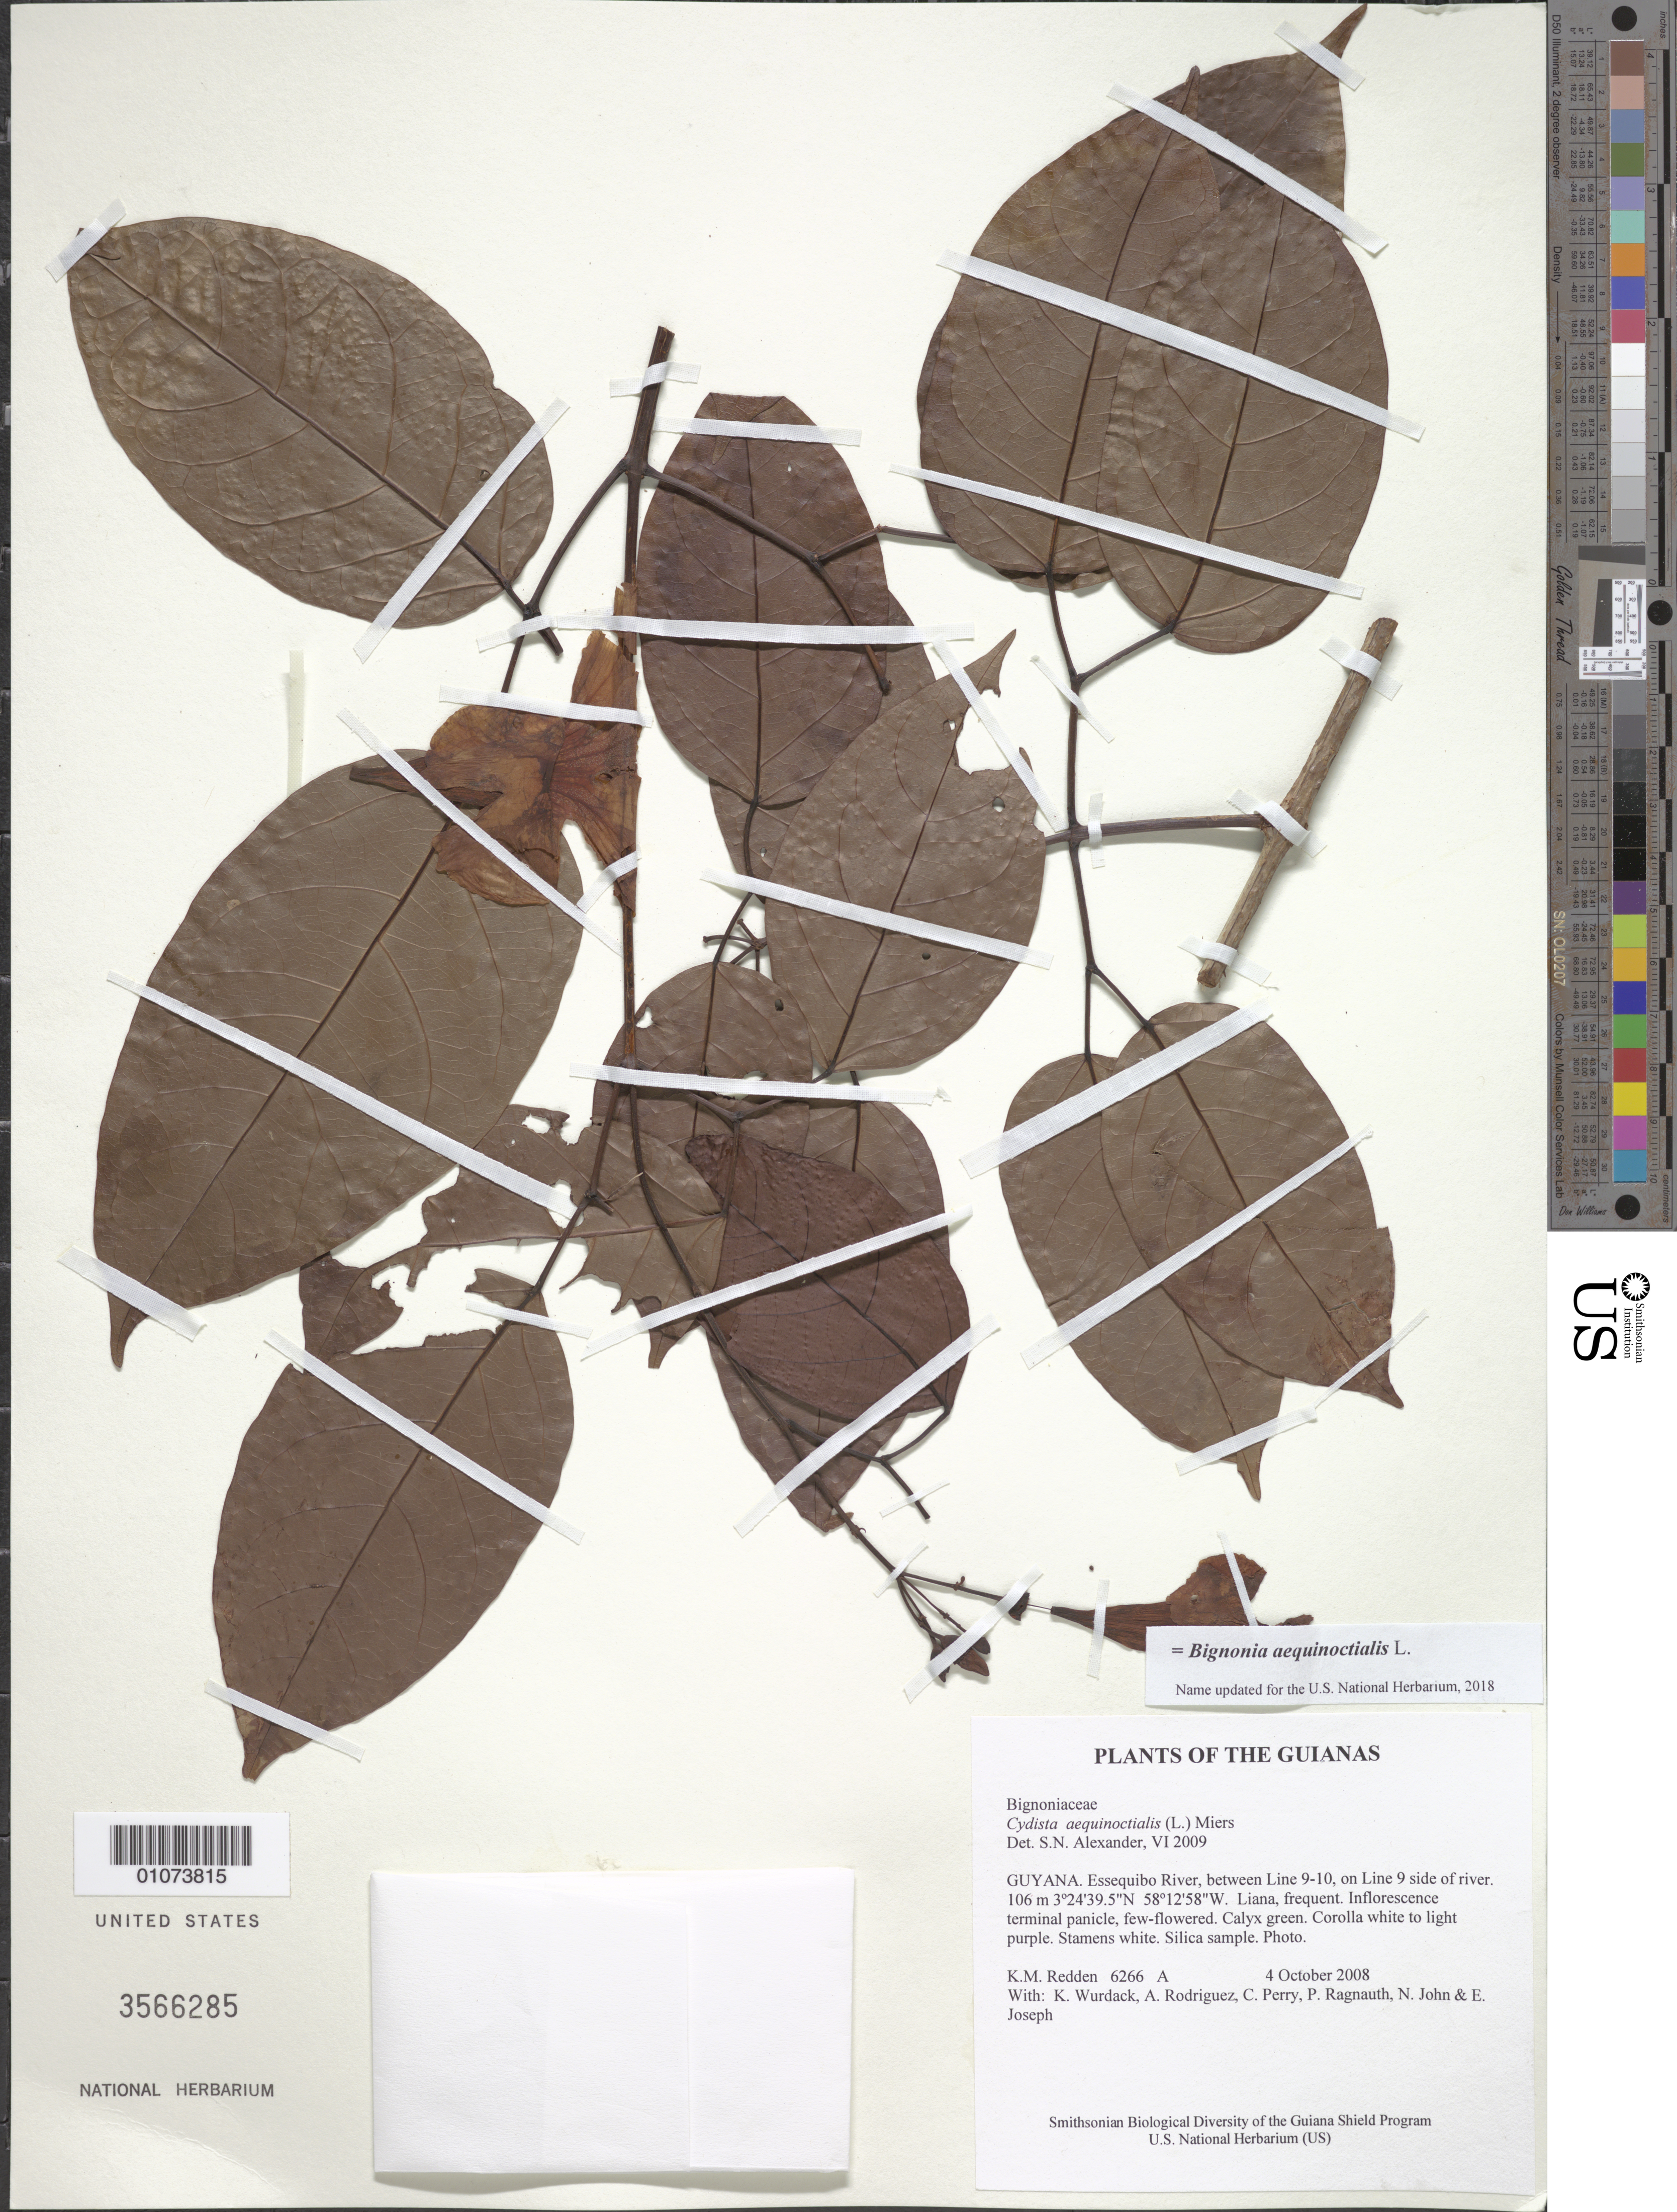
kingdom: Plantae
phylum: Tracheophyta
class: Magnoliopsida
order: Lamiales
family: Bignoniaceae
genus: Bignonia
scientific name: Bignonia aequinoctialis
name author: L.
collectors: K. M. Redden, K. Wurdack, A. Rodriguez, C. Perry, P. Ragnauth, N. John & E. Joseph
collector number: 6266 A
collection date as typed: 4 October 2008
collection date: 2008-10-04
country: Guyana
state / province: U. Takutu-U. Essequibo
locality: Essequibo River, between Line 9-10, on Line 9 side of river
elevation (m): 106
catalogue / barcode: US 3566285